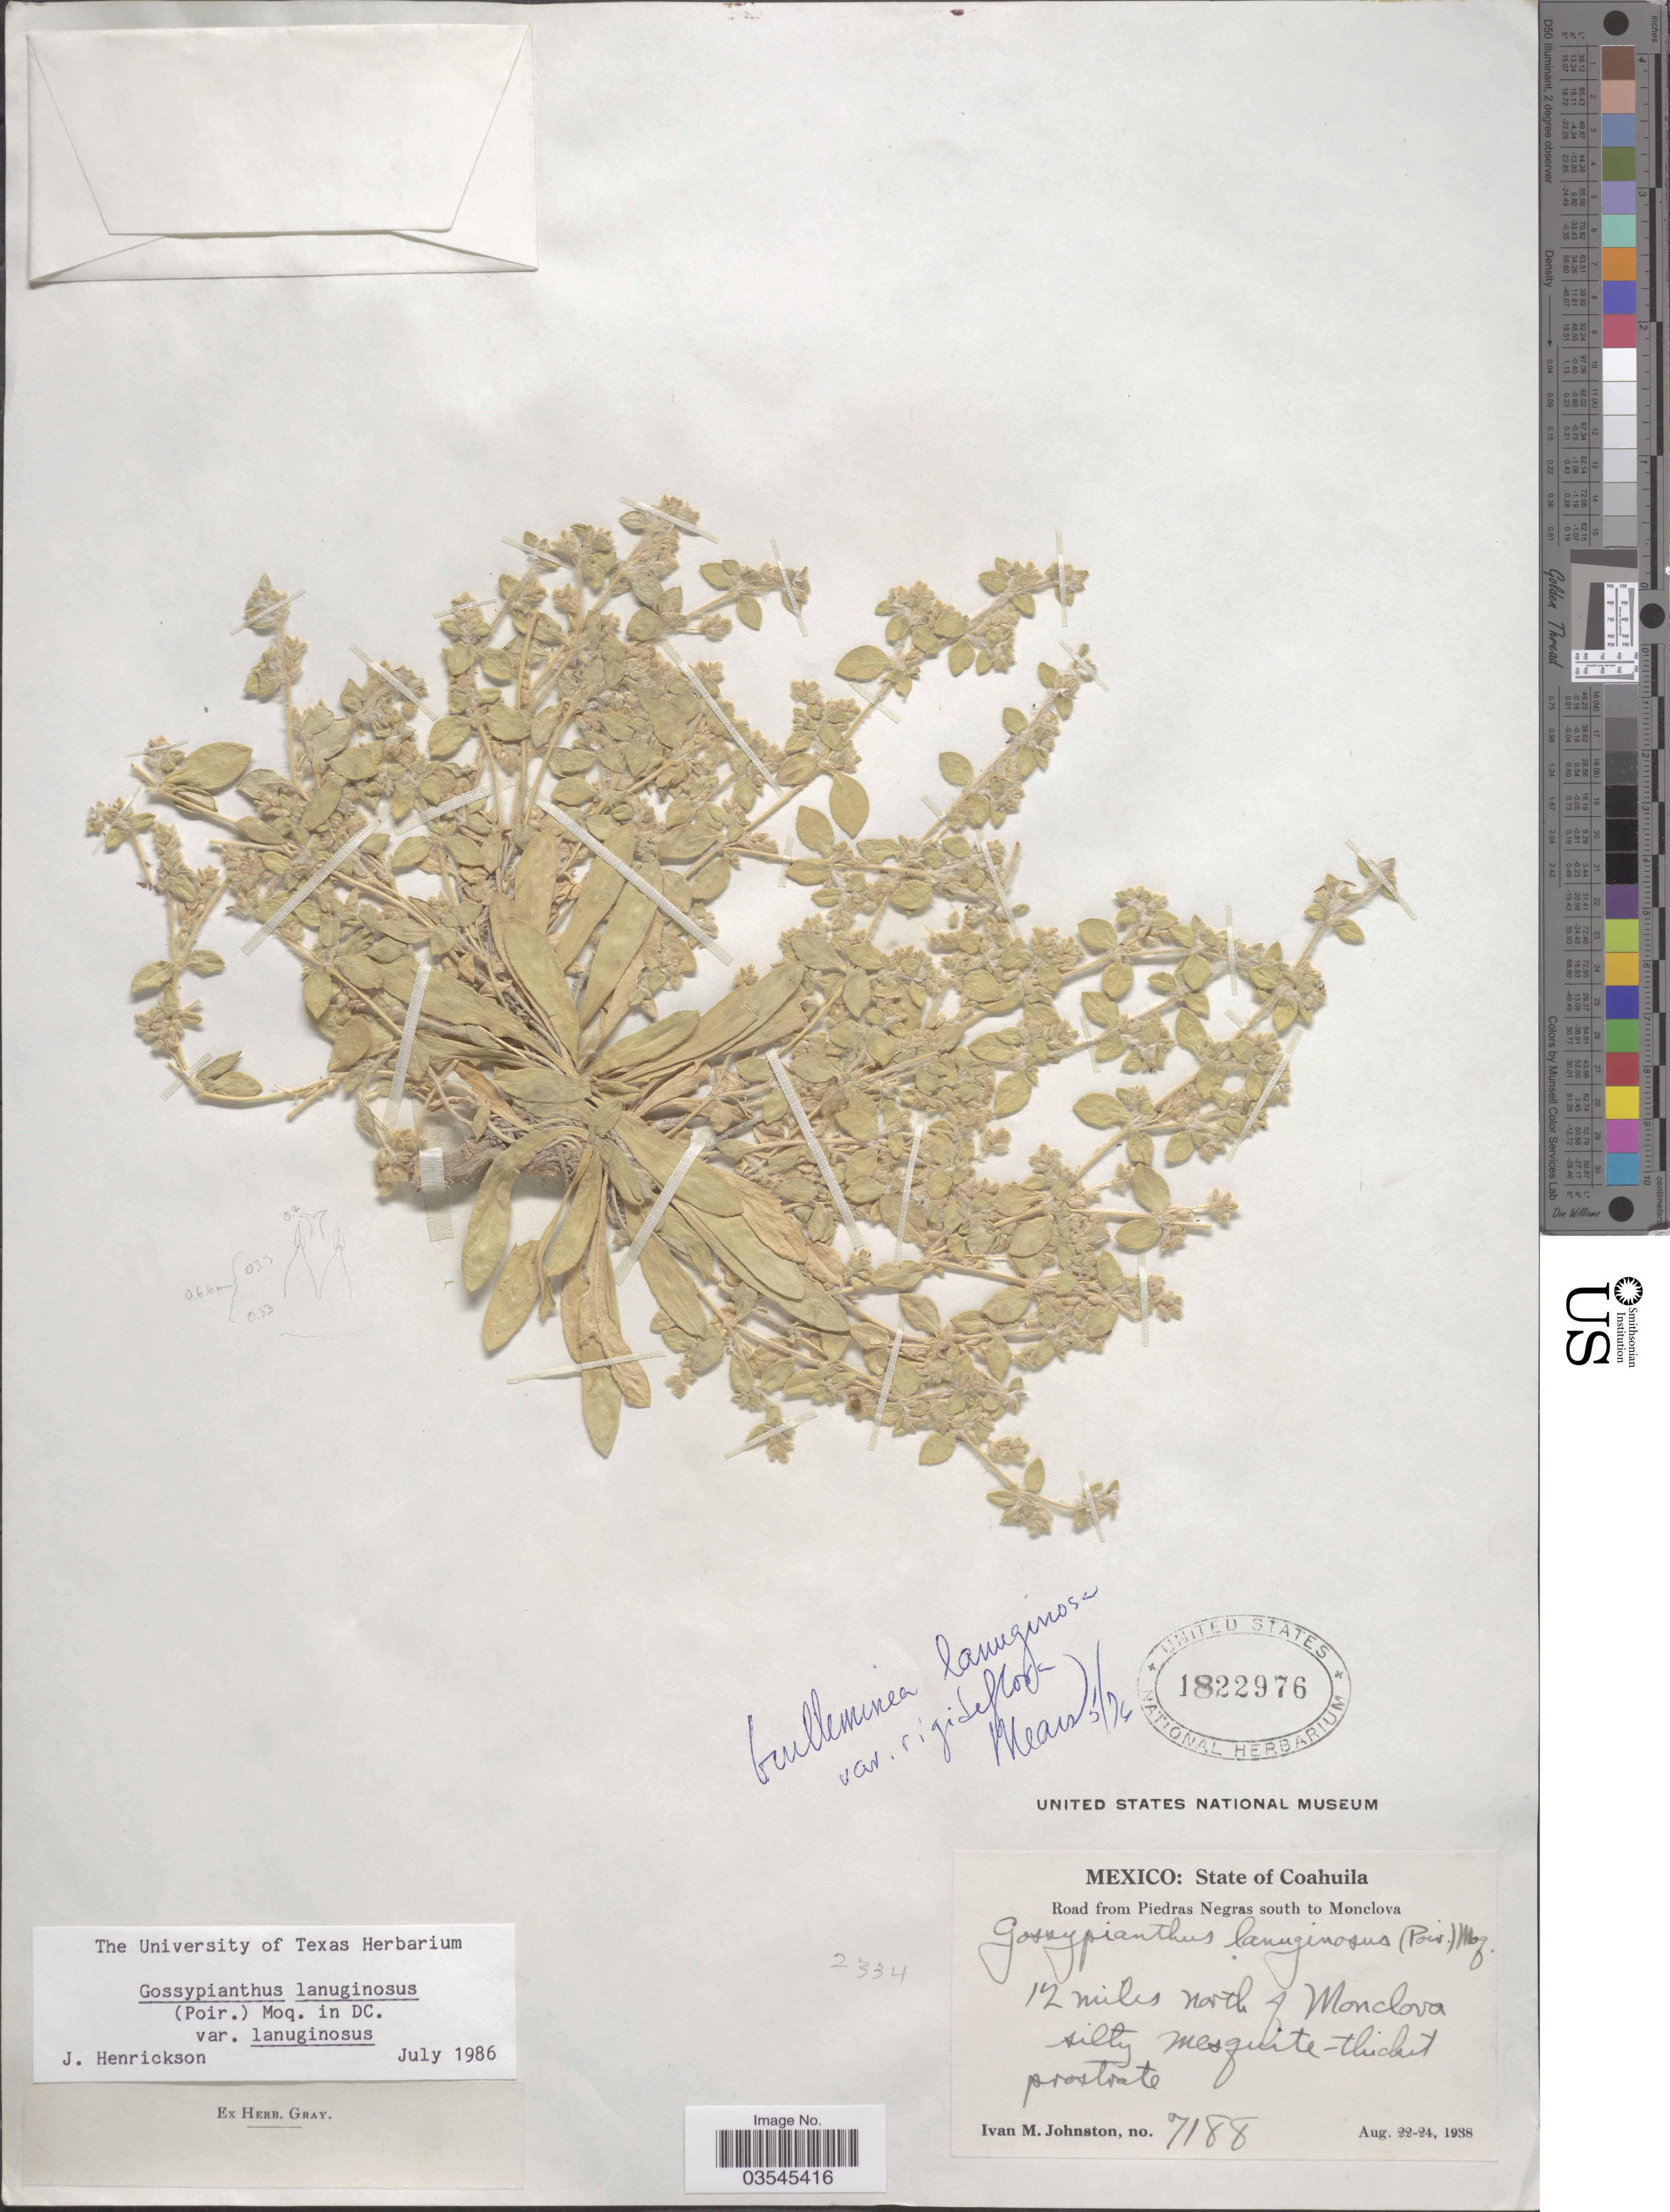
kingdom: Plantae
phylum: Tracheophyta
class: Magnoliopsida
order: Caryophyllales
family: Amaranthaceae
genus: Guilleminea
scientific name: Guilleminea lanuginosa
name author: (Poir.) Benth. & Hook. f.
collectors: I.M. Johnston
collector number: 7188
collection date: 1938-08-22/1938-08-24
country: Mexico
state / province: Coahuila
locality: Road from Piedras Negras south to Monclova. 12 miles north of Monclova.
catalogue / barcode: US 1822976